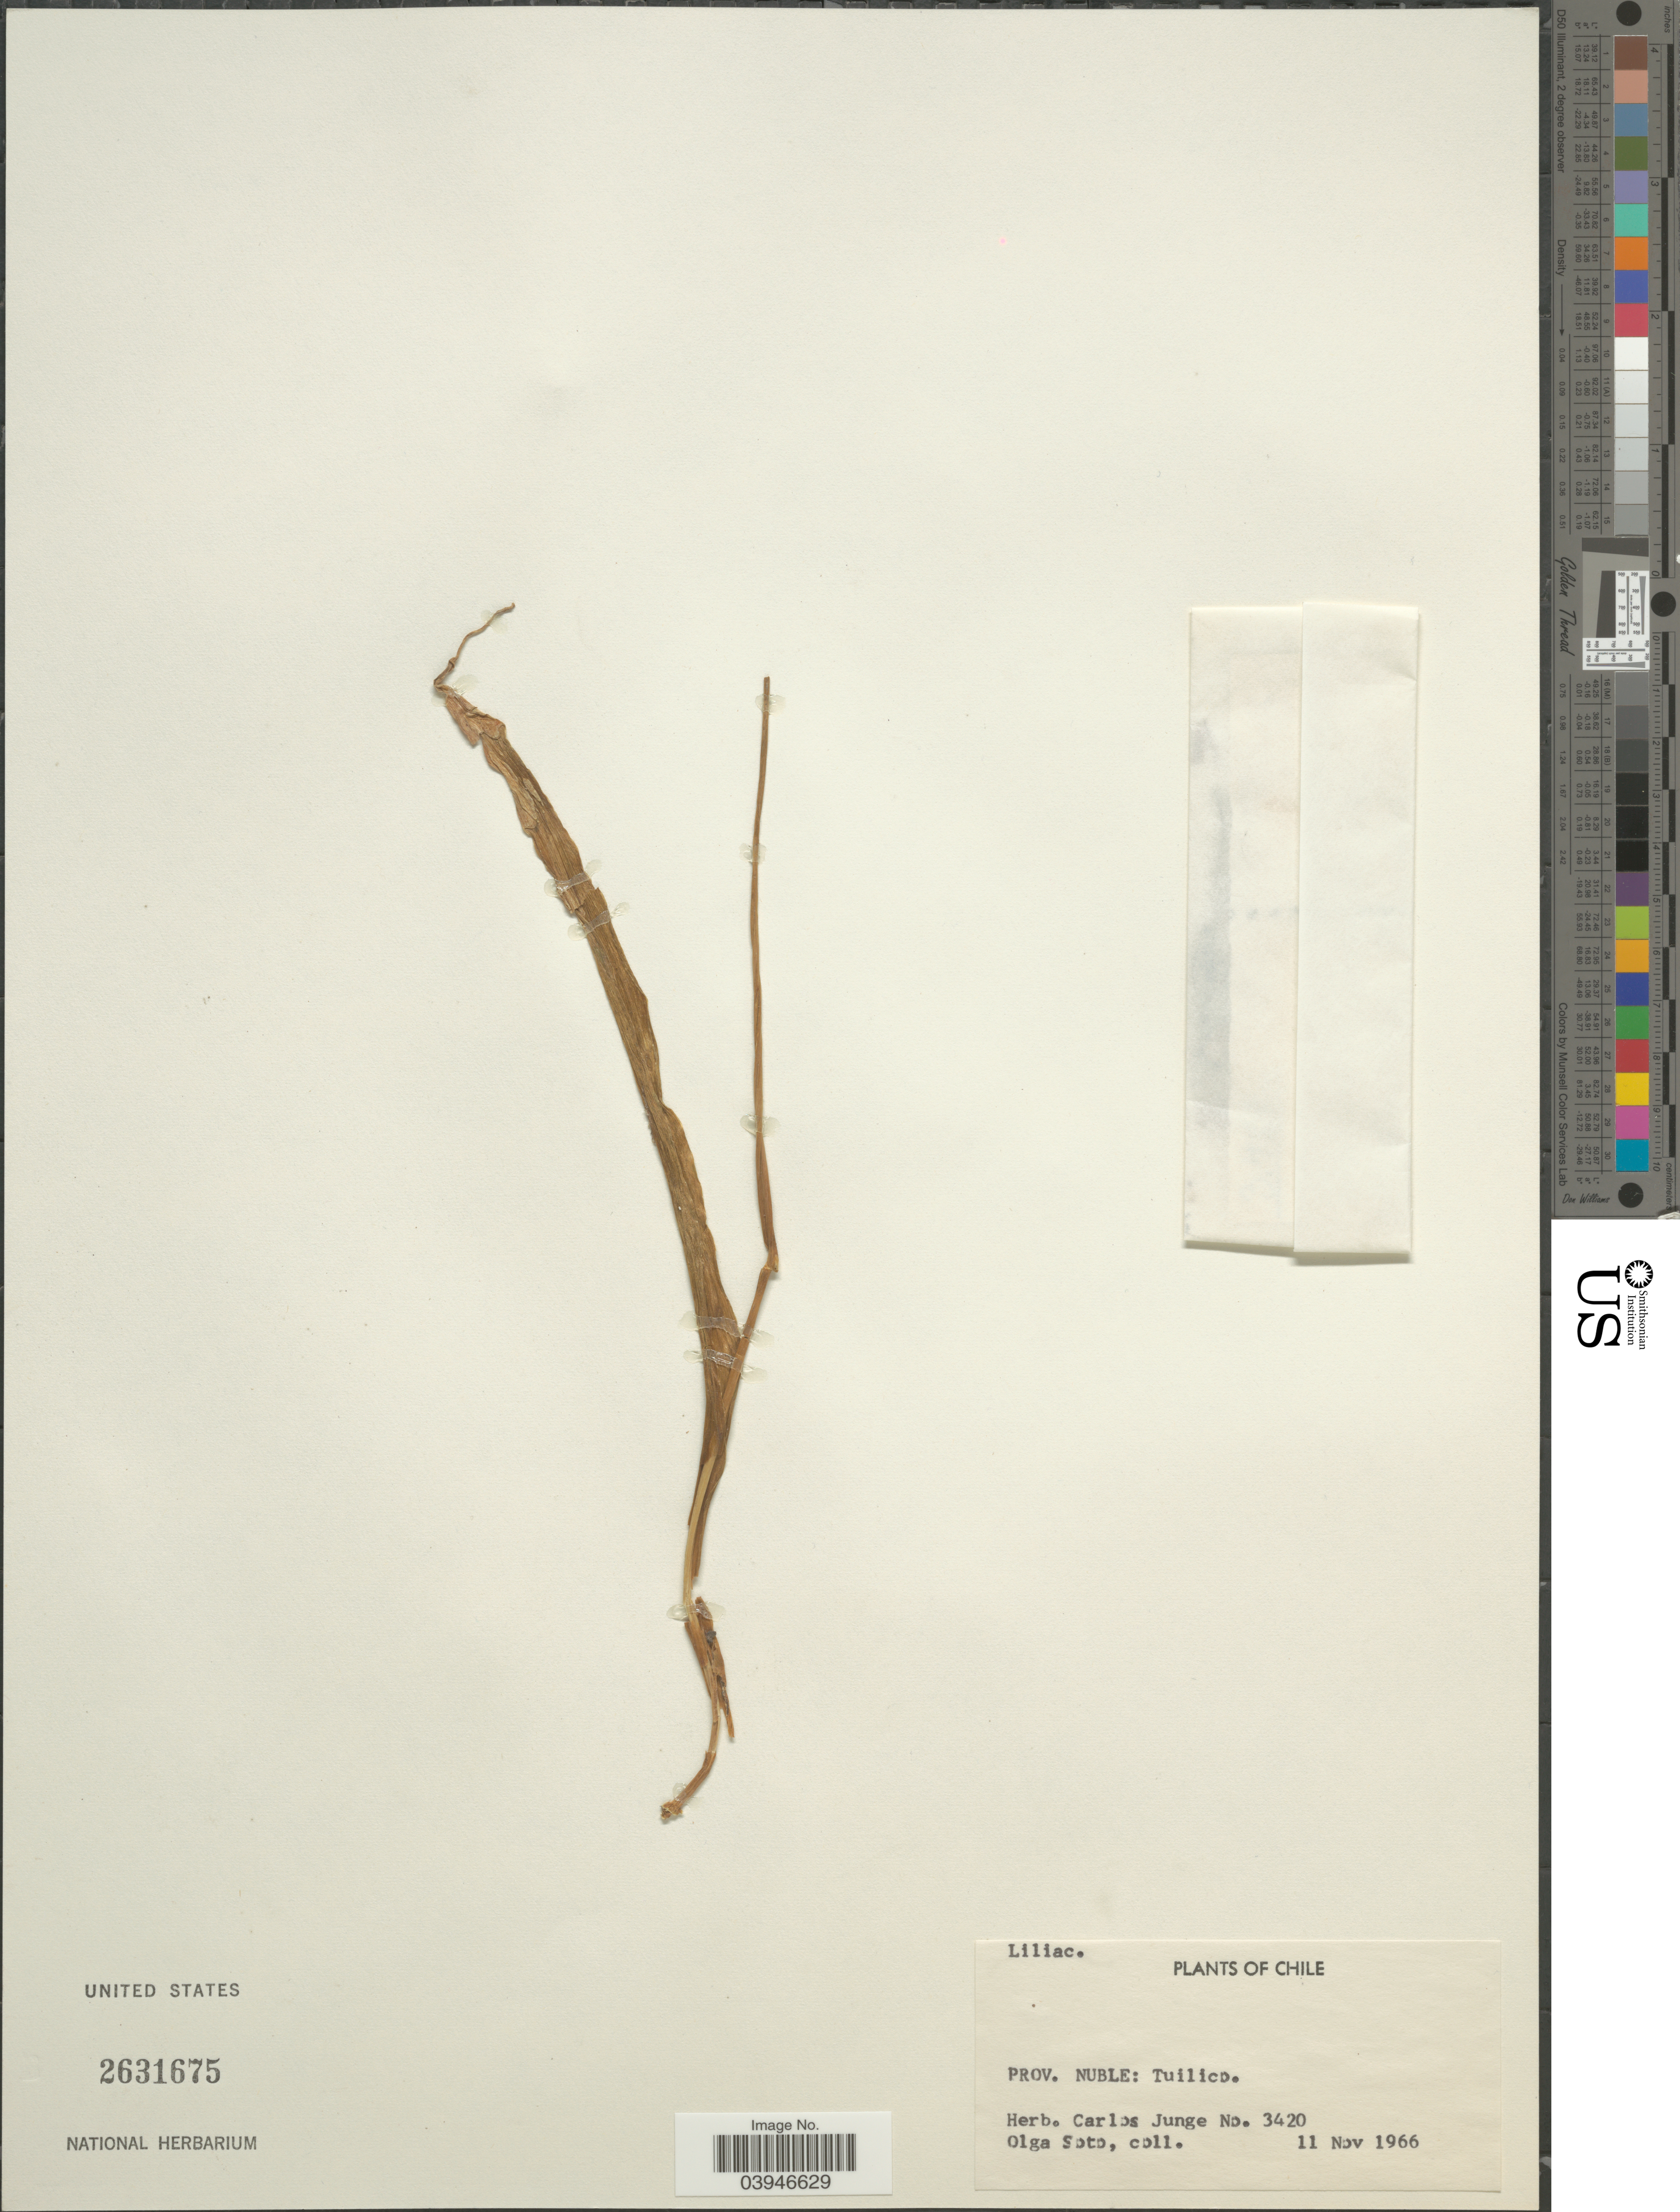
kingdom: Plantae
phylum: Tracheophyta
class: Liliopsida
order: Liliales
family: Liliaceae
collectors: O. Soto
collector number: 3420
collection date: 1966-11-11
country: Chile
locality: Prov. Nuble: Tuilico.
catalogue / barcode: US 2631675